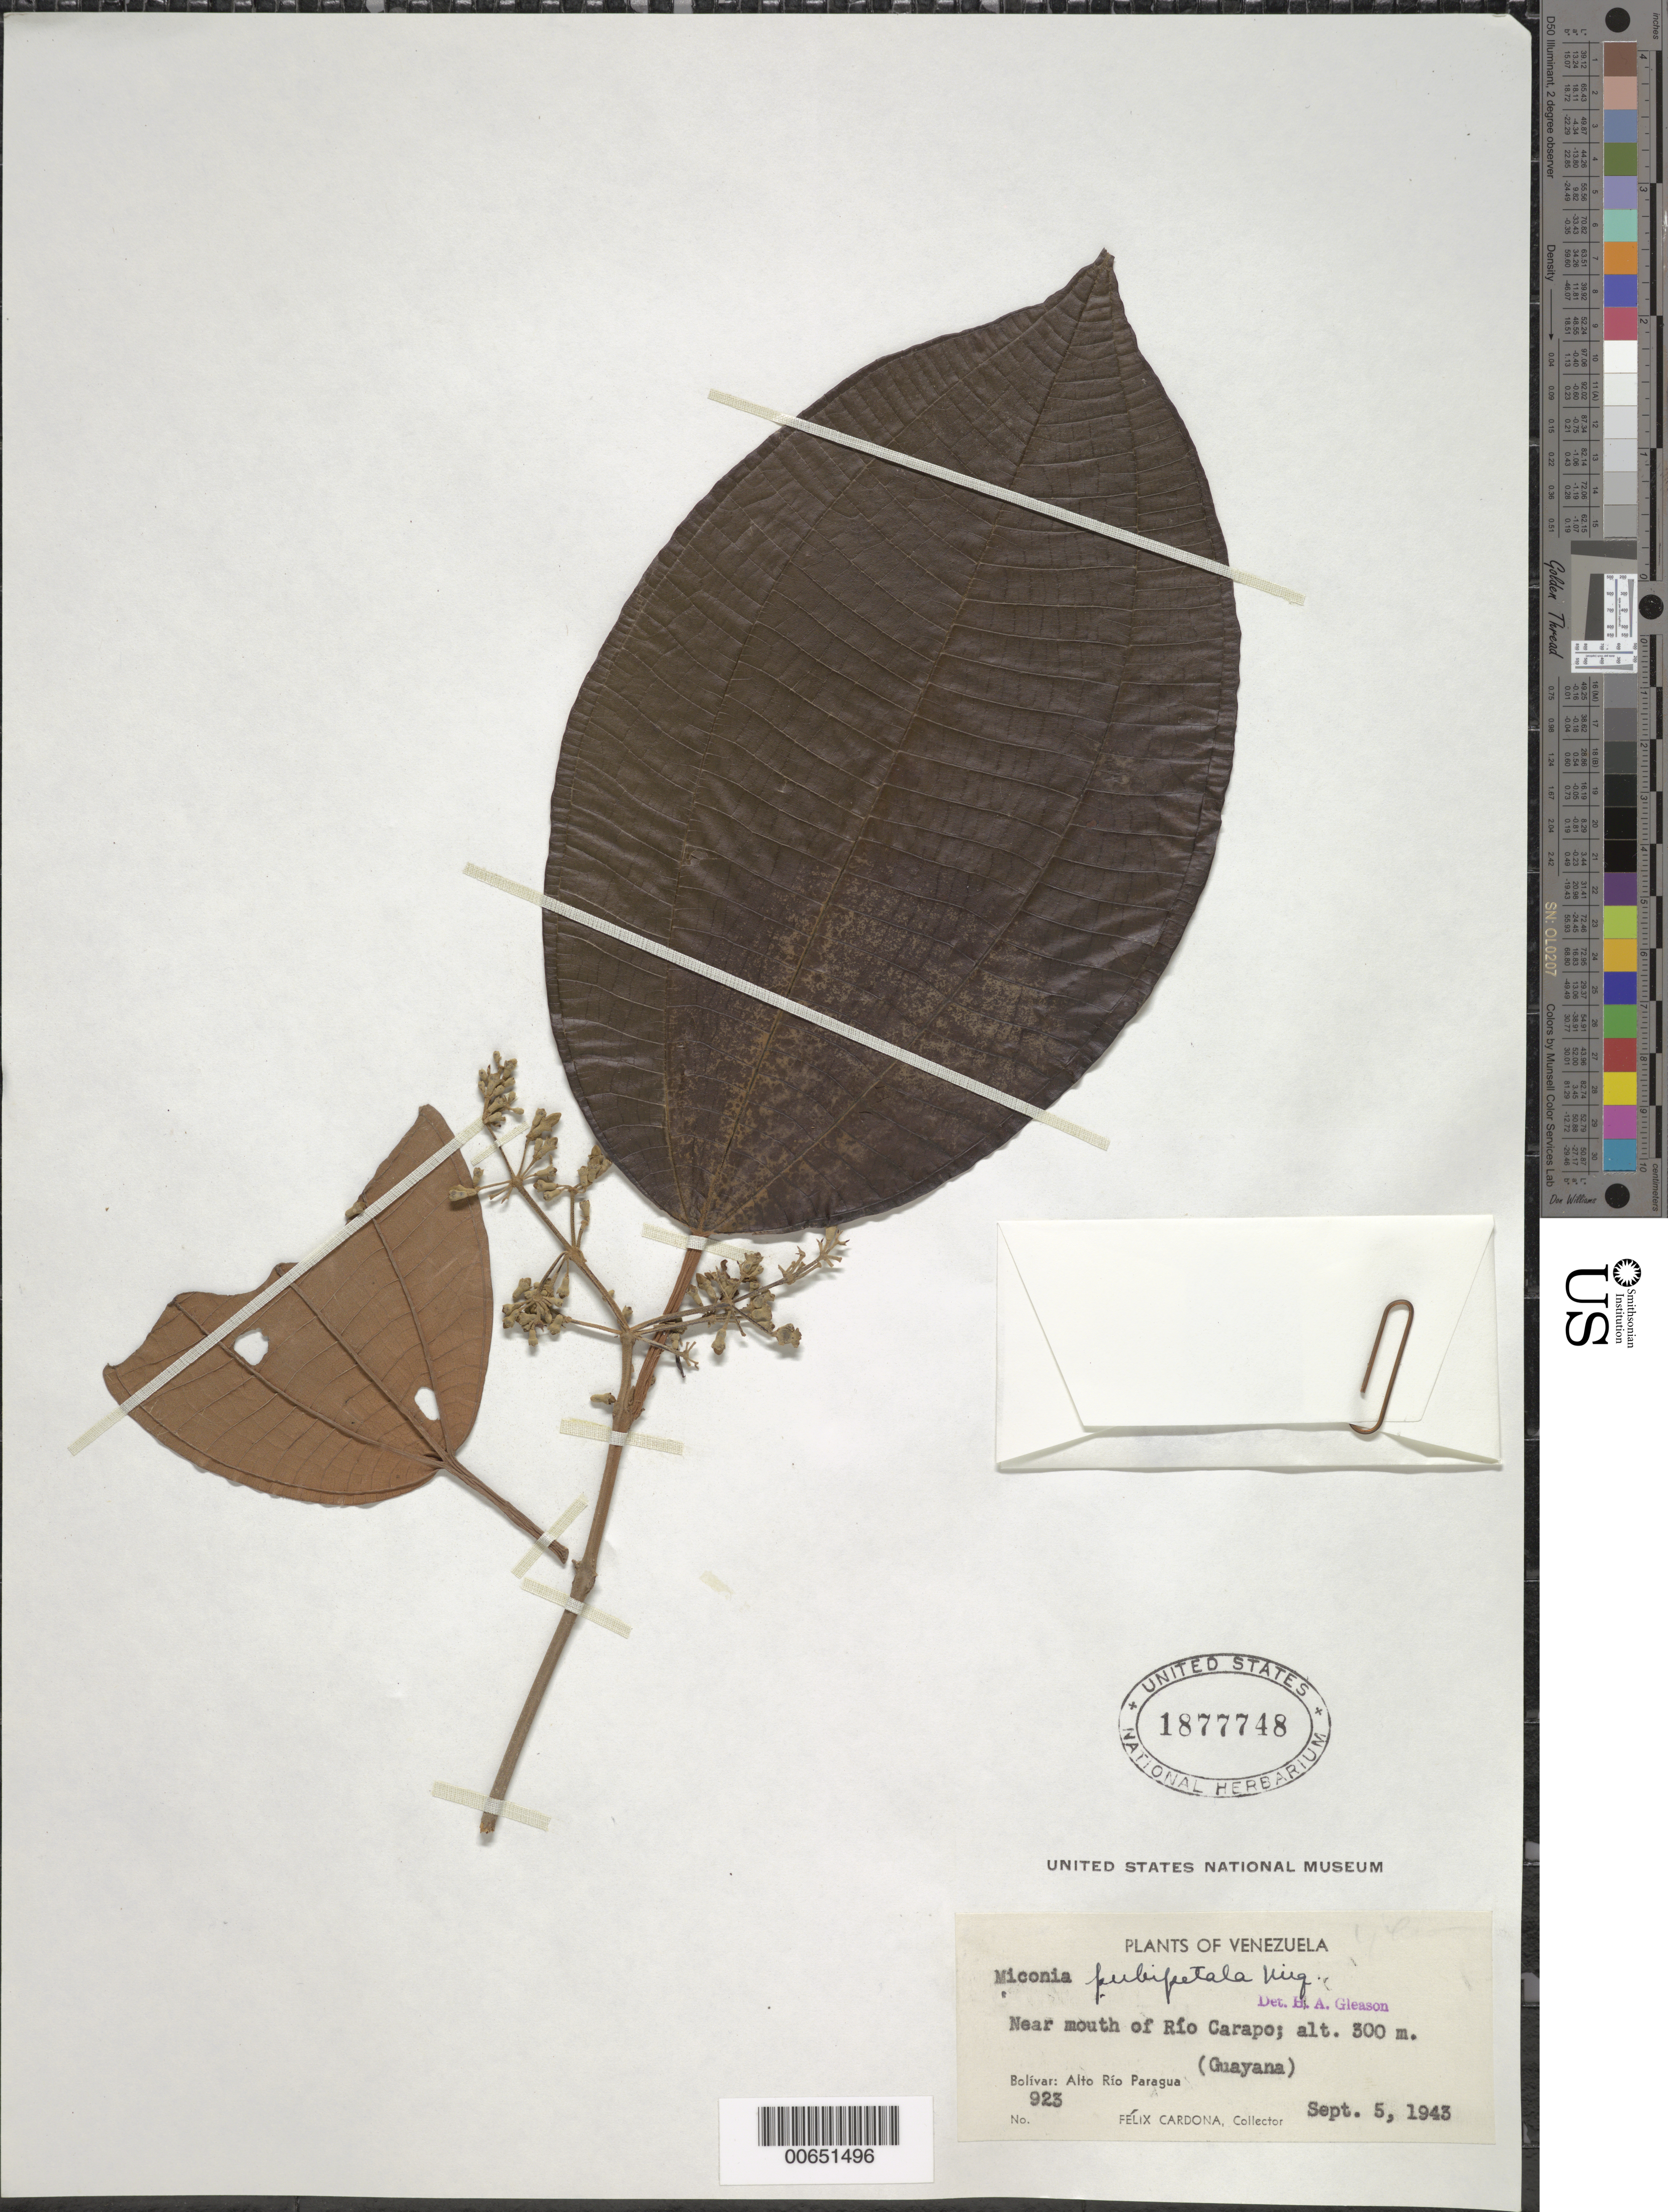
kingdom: Plantae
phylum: Tracheophyta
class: Magnoliopsida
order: Myrtales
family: Melastomataceae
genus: Miconia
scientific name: Miconia pubipetala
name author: Miq.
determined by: Gleason, H. A.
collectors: F. Cardona Puig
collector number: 923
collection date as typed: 5-Sep-43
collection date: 1943-09-05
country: Venezuela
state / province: Bolívar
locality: Alto Río Paragua, Río Carapo (Guayana)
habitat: Near mouth of river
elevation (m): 300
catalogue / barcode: US 1877748